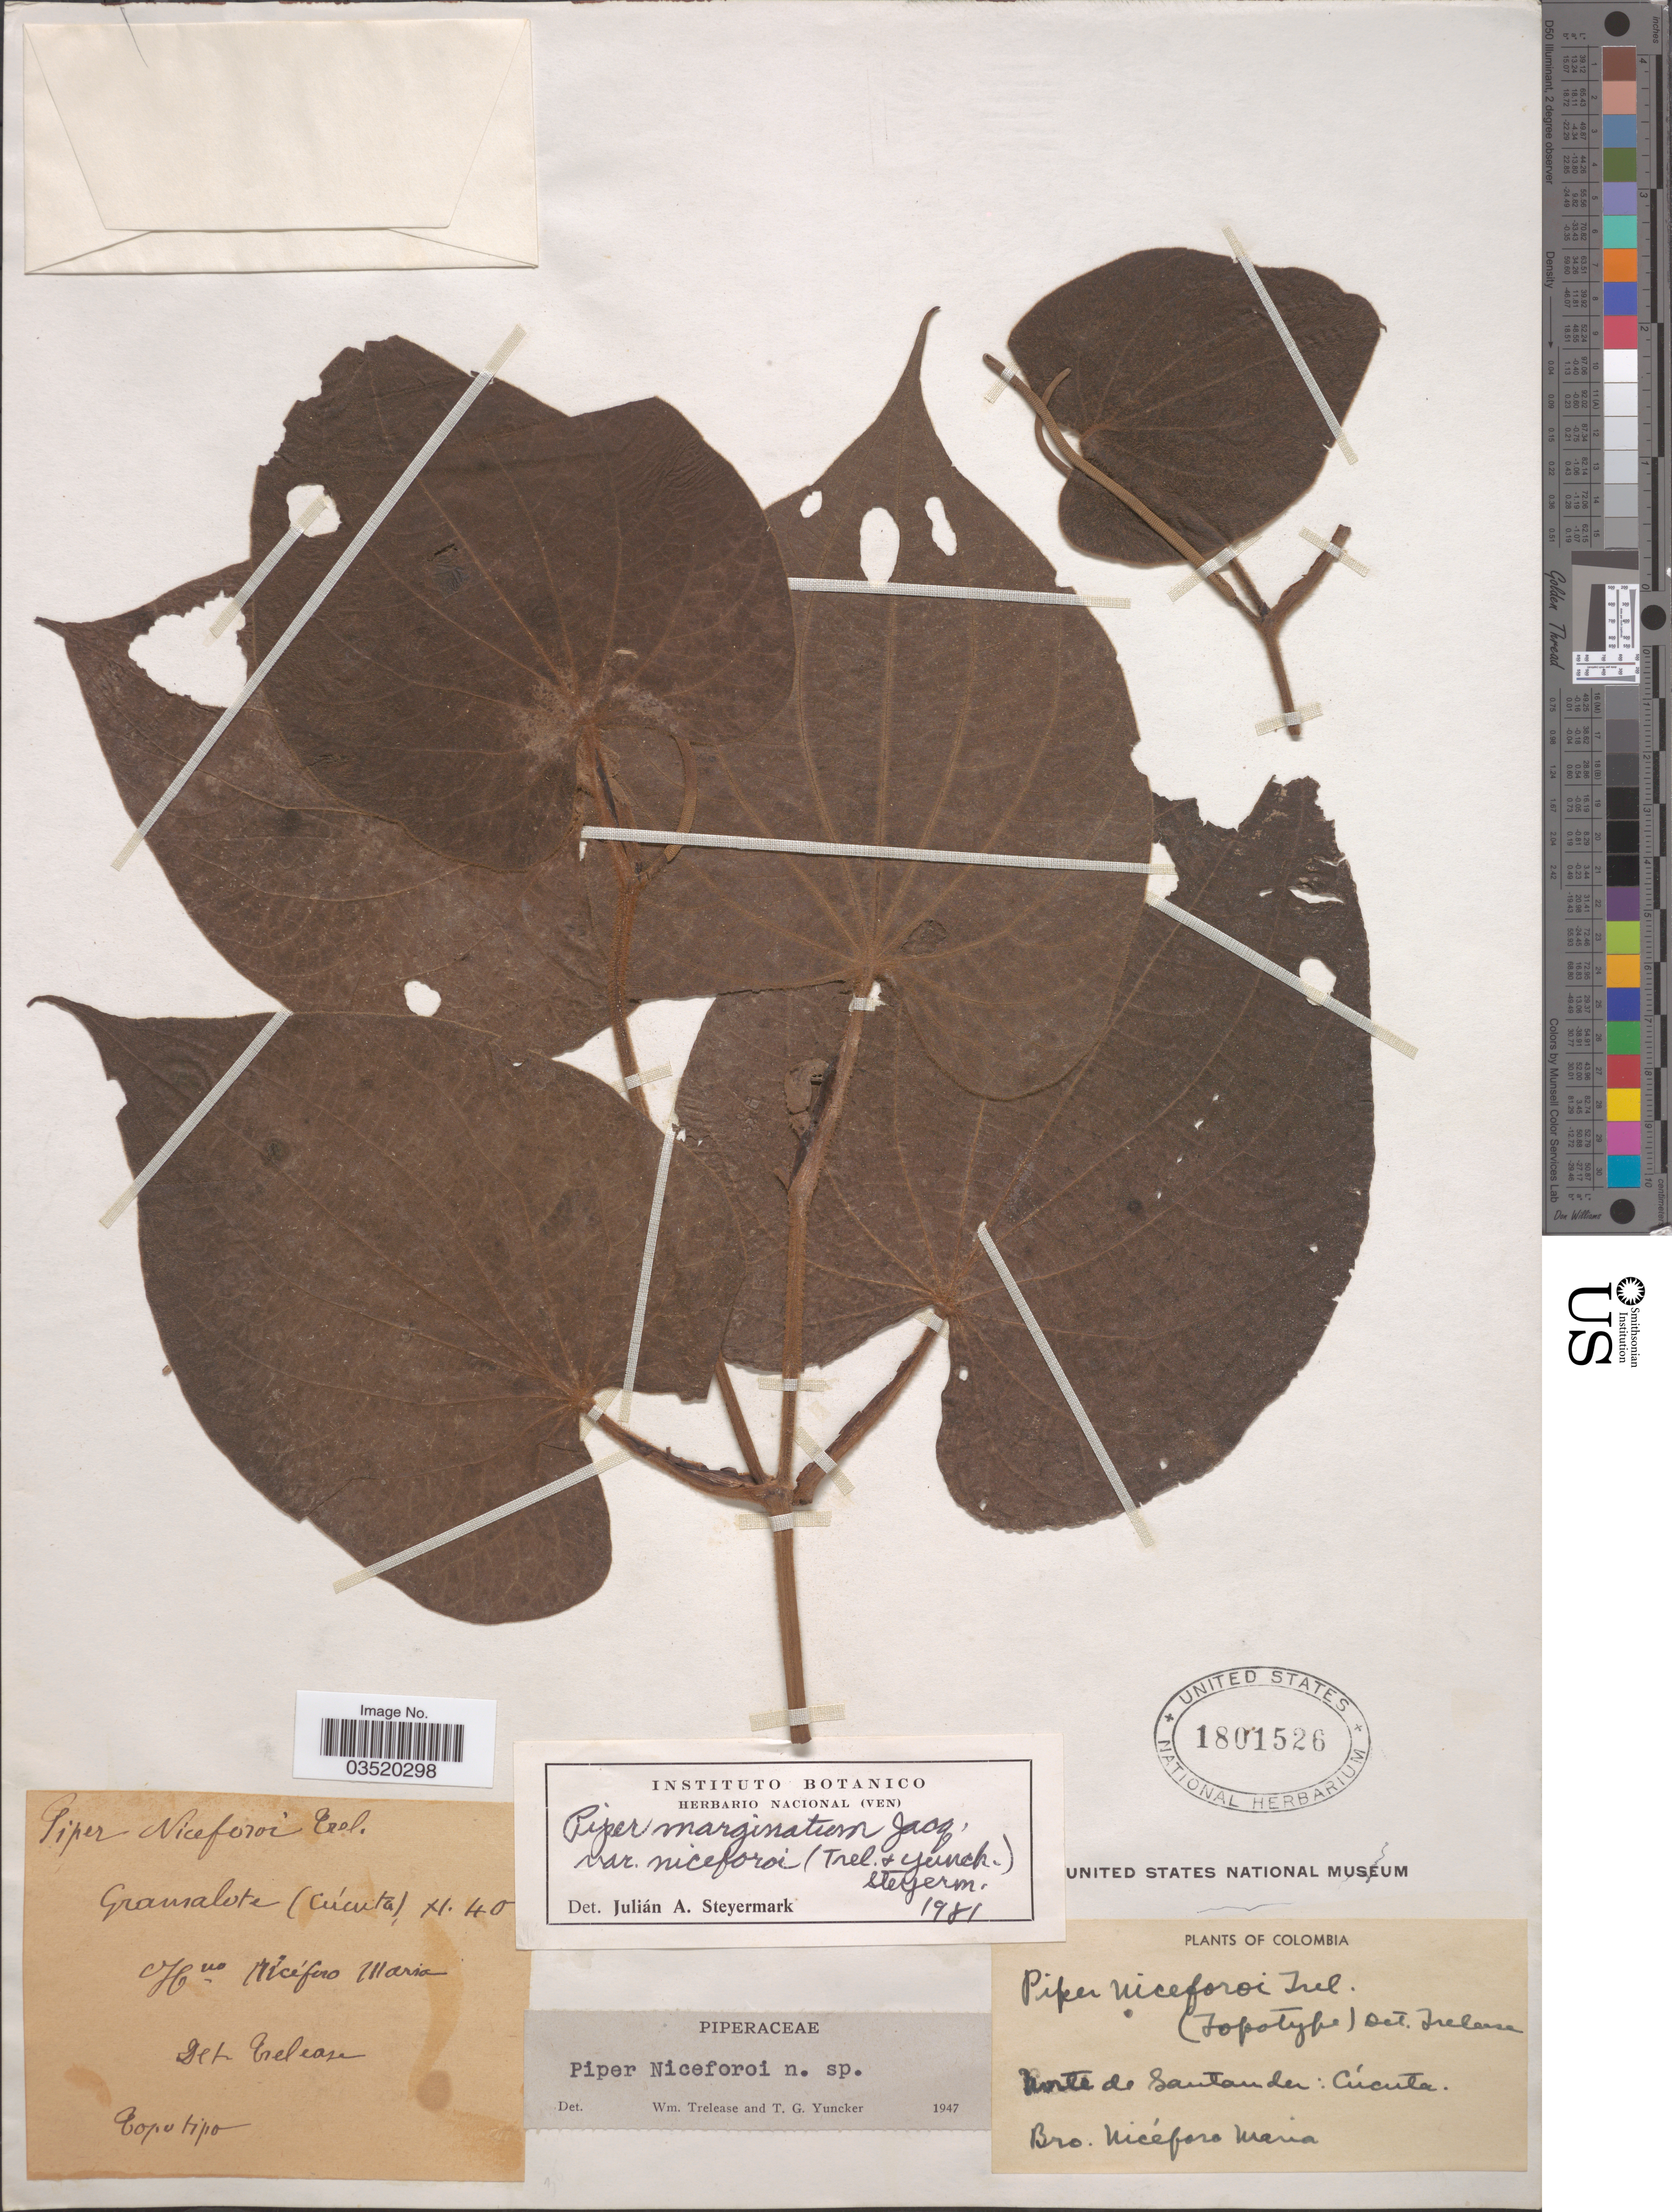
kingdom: Plantae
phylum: Tracheophyta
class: Magnoliopsida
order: Piperales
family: Piperaceae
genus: Piper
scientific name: Piper marginatum var. niceforoi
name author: (Trel. & Yunck.) Steyerm.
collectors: Nicéforo-Maria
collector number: H40?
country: Colombia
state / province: Norte de Santander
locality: Gramalote (Cúcuta).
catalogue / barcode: US 1801526